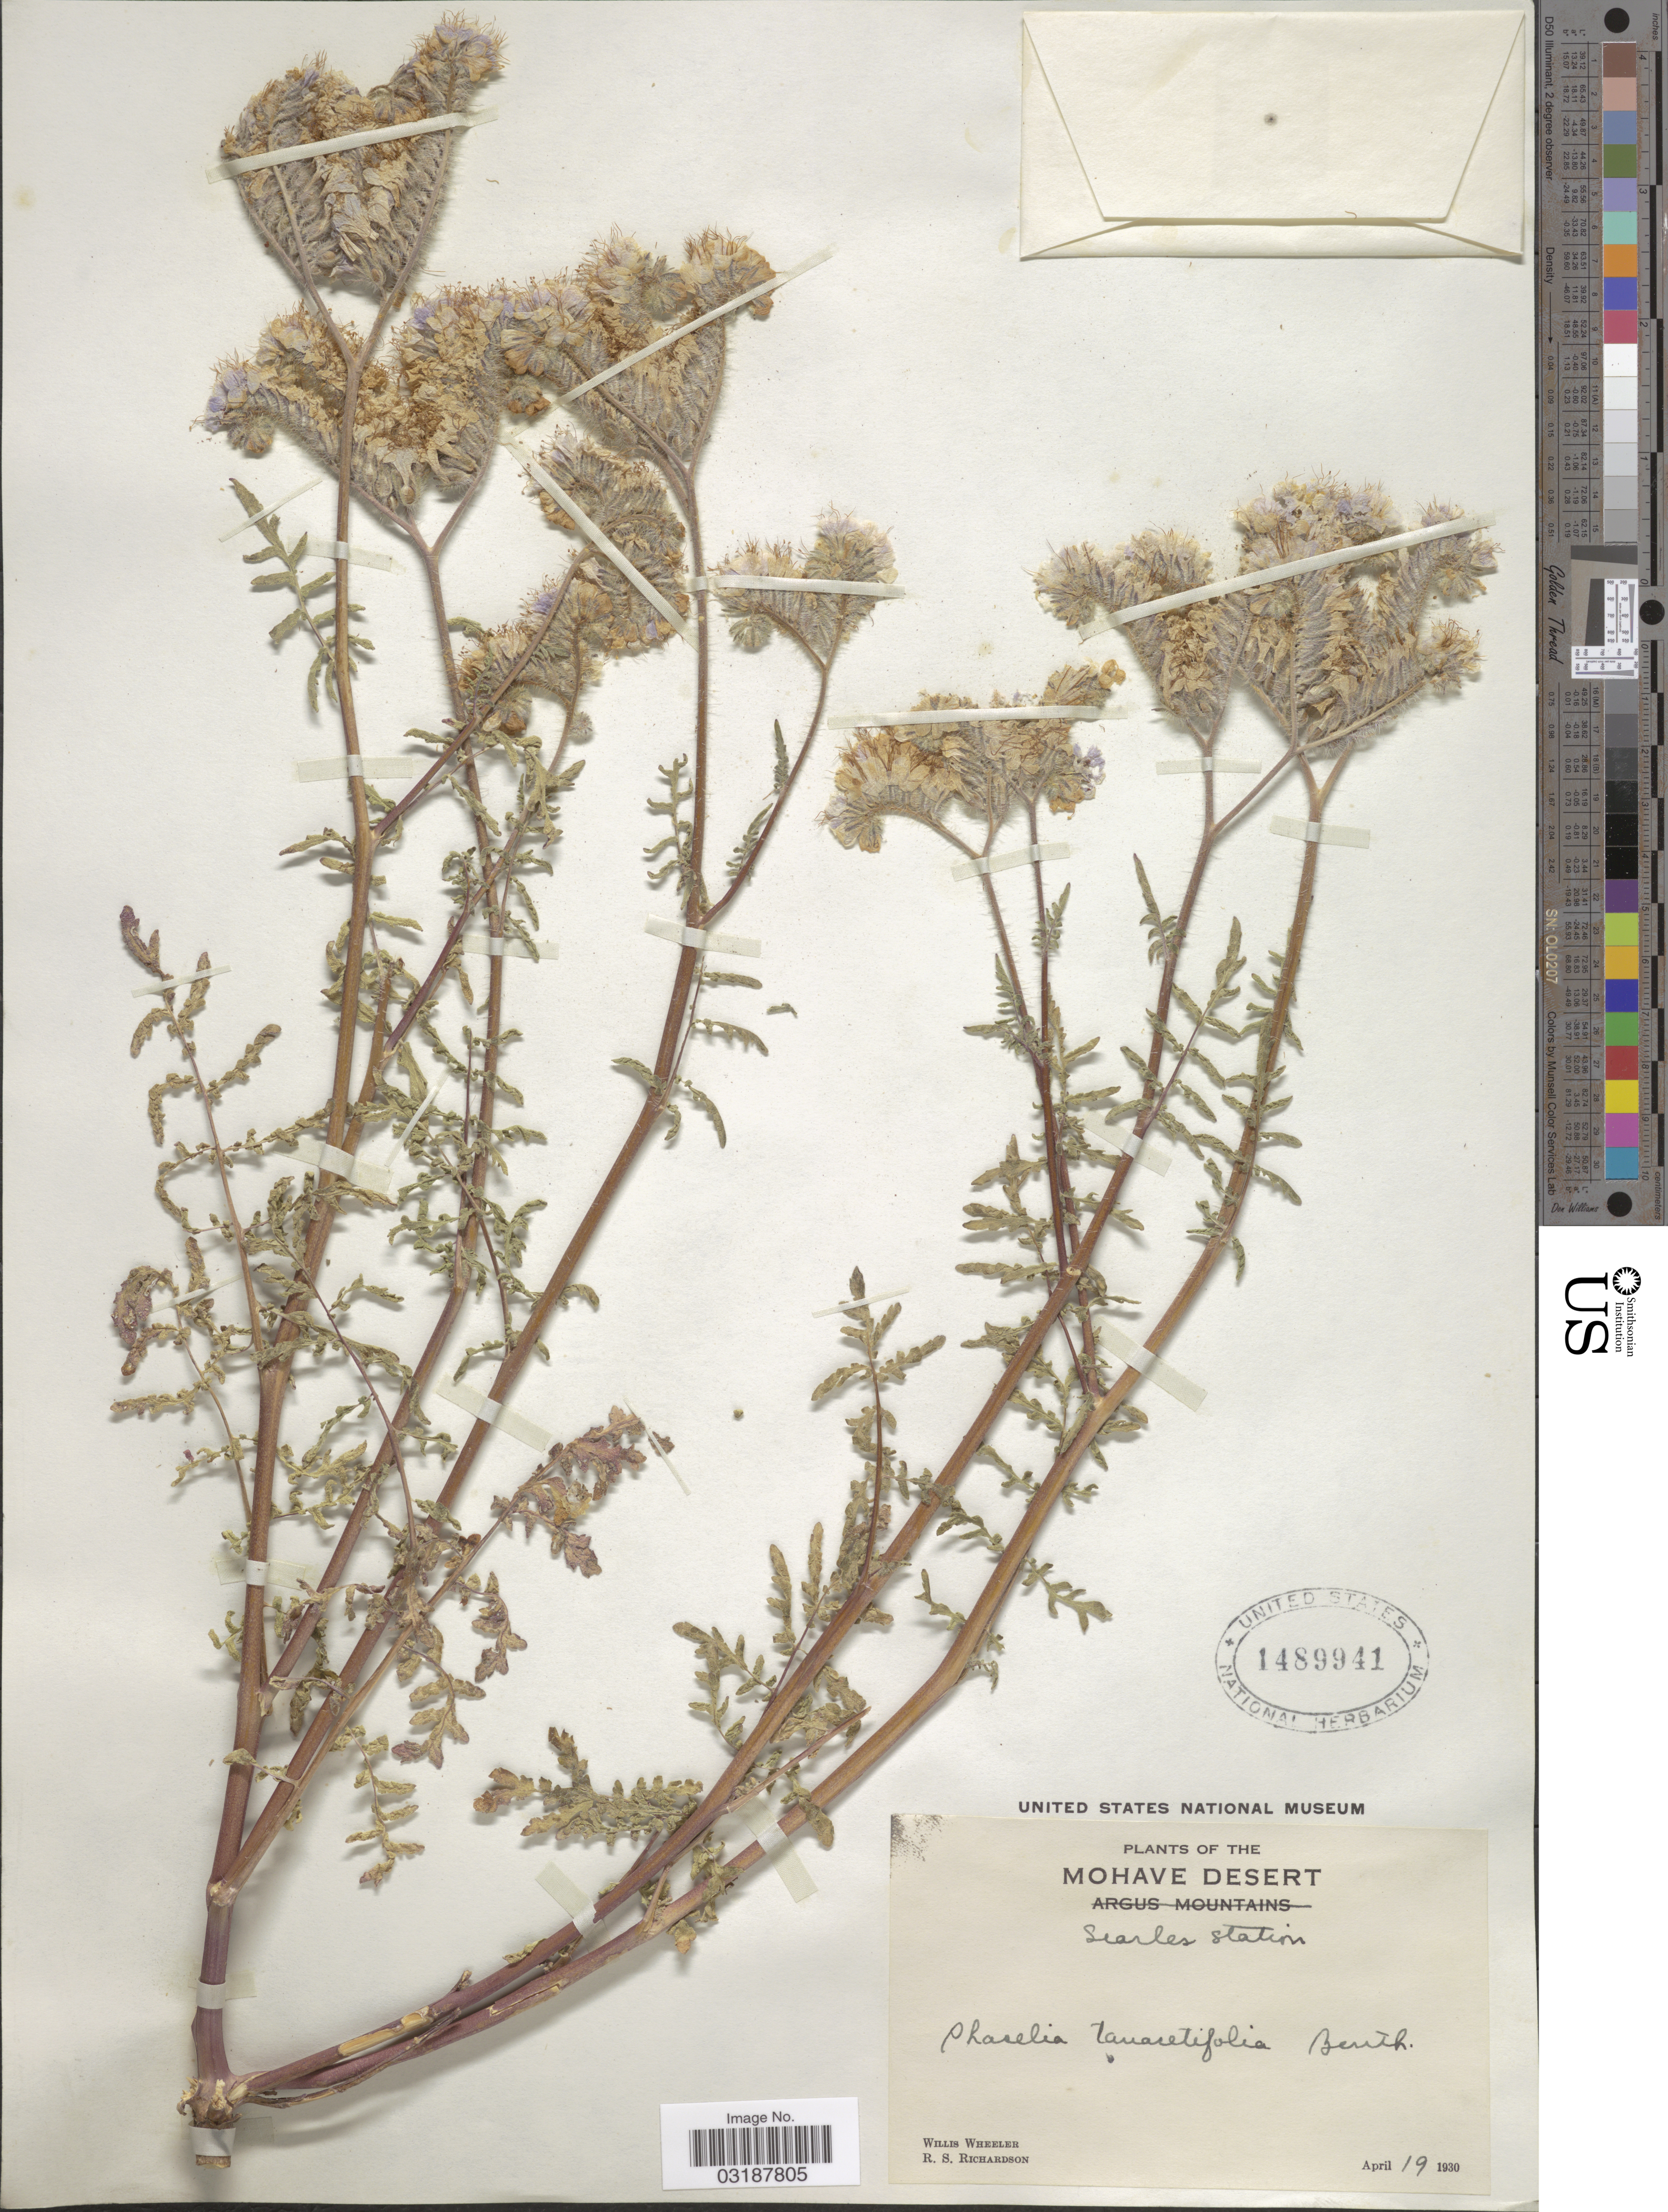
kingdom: Plantae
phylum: Tracheophyta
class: Magnoliopsida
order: Boraginales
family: Hydrophyllaceae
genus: Phacelia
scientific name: Phacelia tanacetifolia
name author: Benth.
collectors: W. Wheeler & R. Richardson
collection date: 1930-04-19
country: United States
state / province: California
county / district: Kern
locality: Mohave Desert, Searles station.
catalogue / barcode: US 1489941